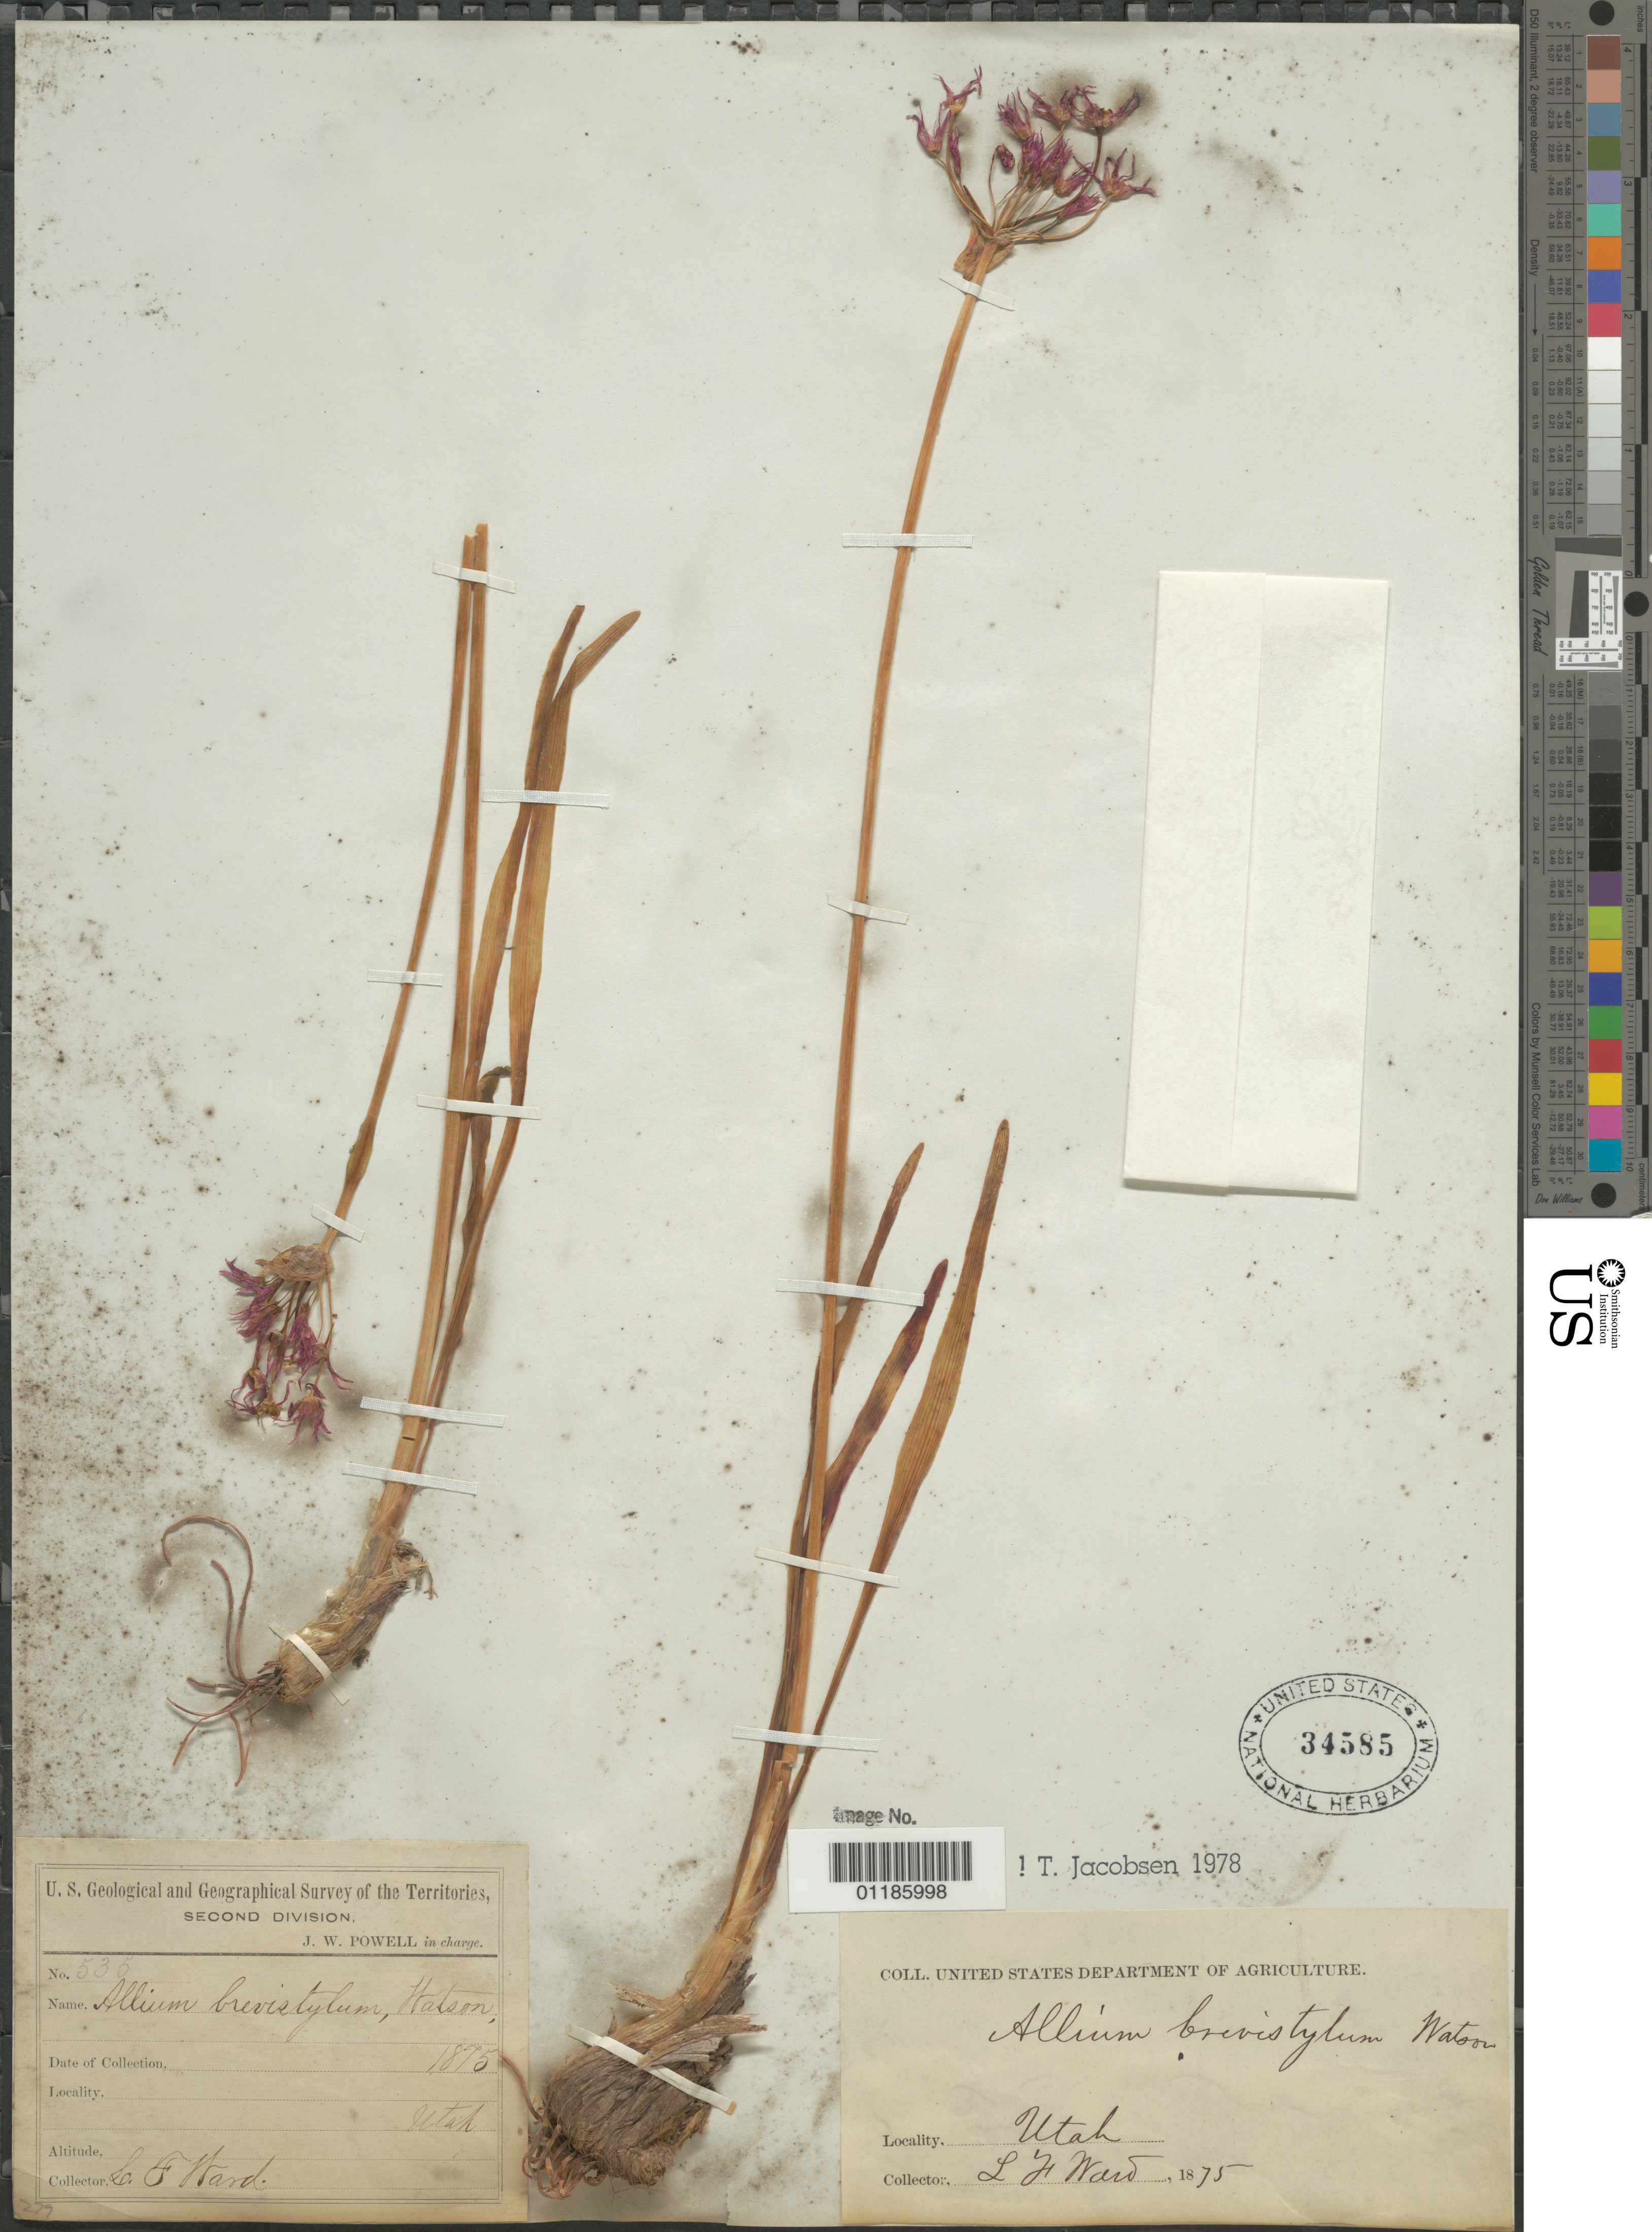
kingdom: Plantae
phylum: Tracheophyta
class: Liliopsida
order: Asparagales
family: Amaryllidaceae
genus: Allium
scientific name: Allium brevistylum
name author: S. Watson in C. King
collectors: L. F. Ward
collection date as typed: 1875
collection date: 1875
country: United States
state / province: Utah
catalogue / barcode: US 34585